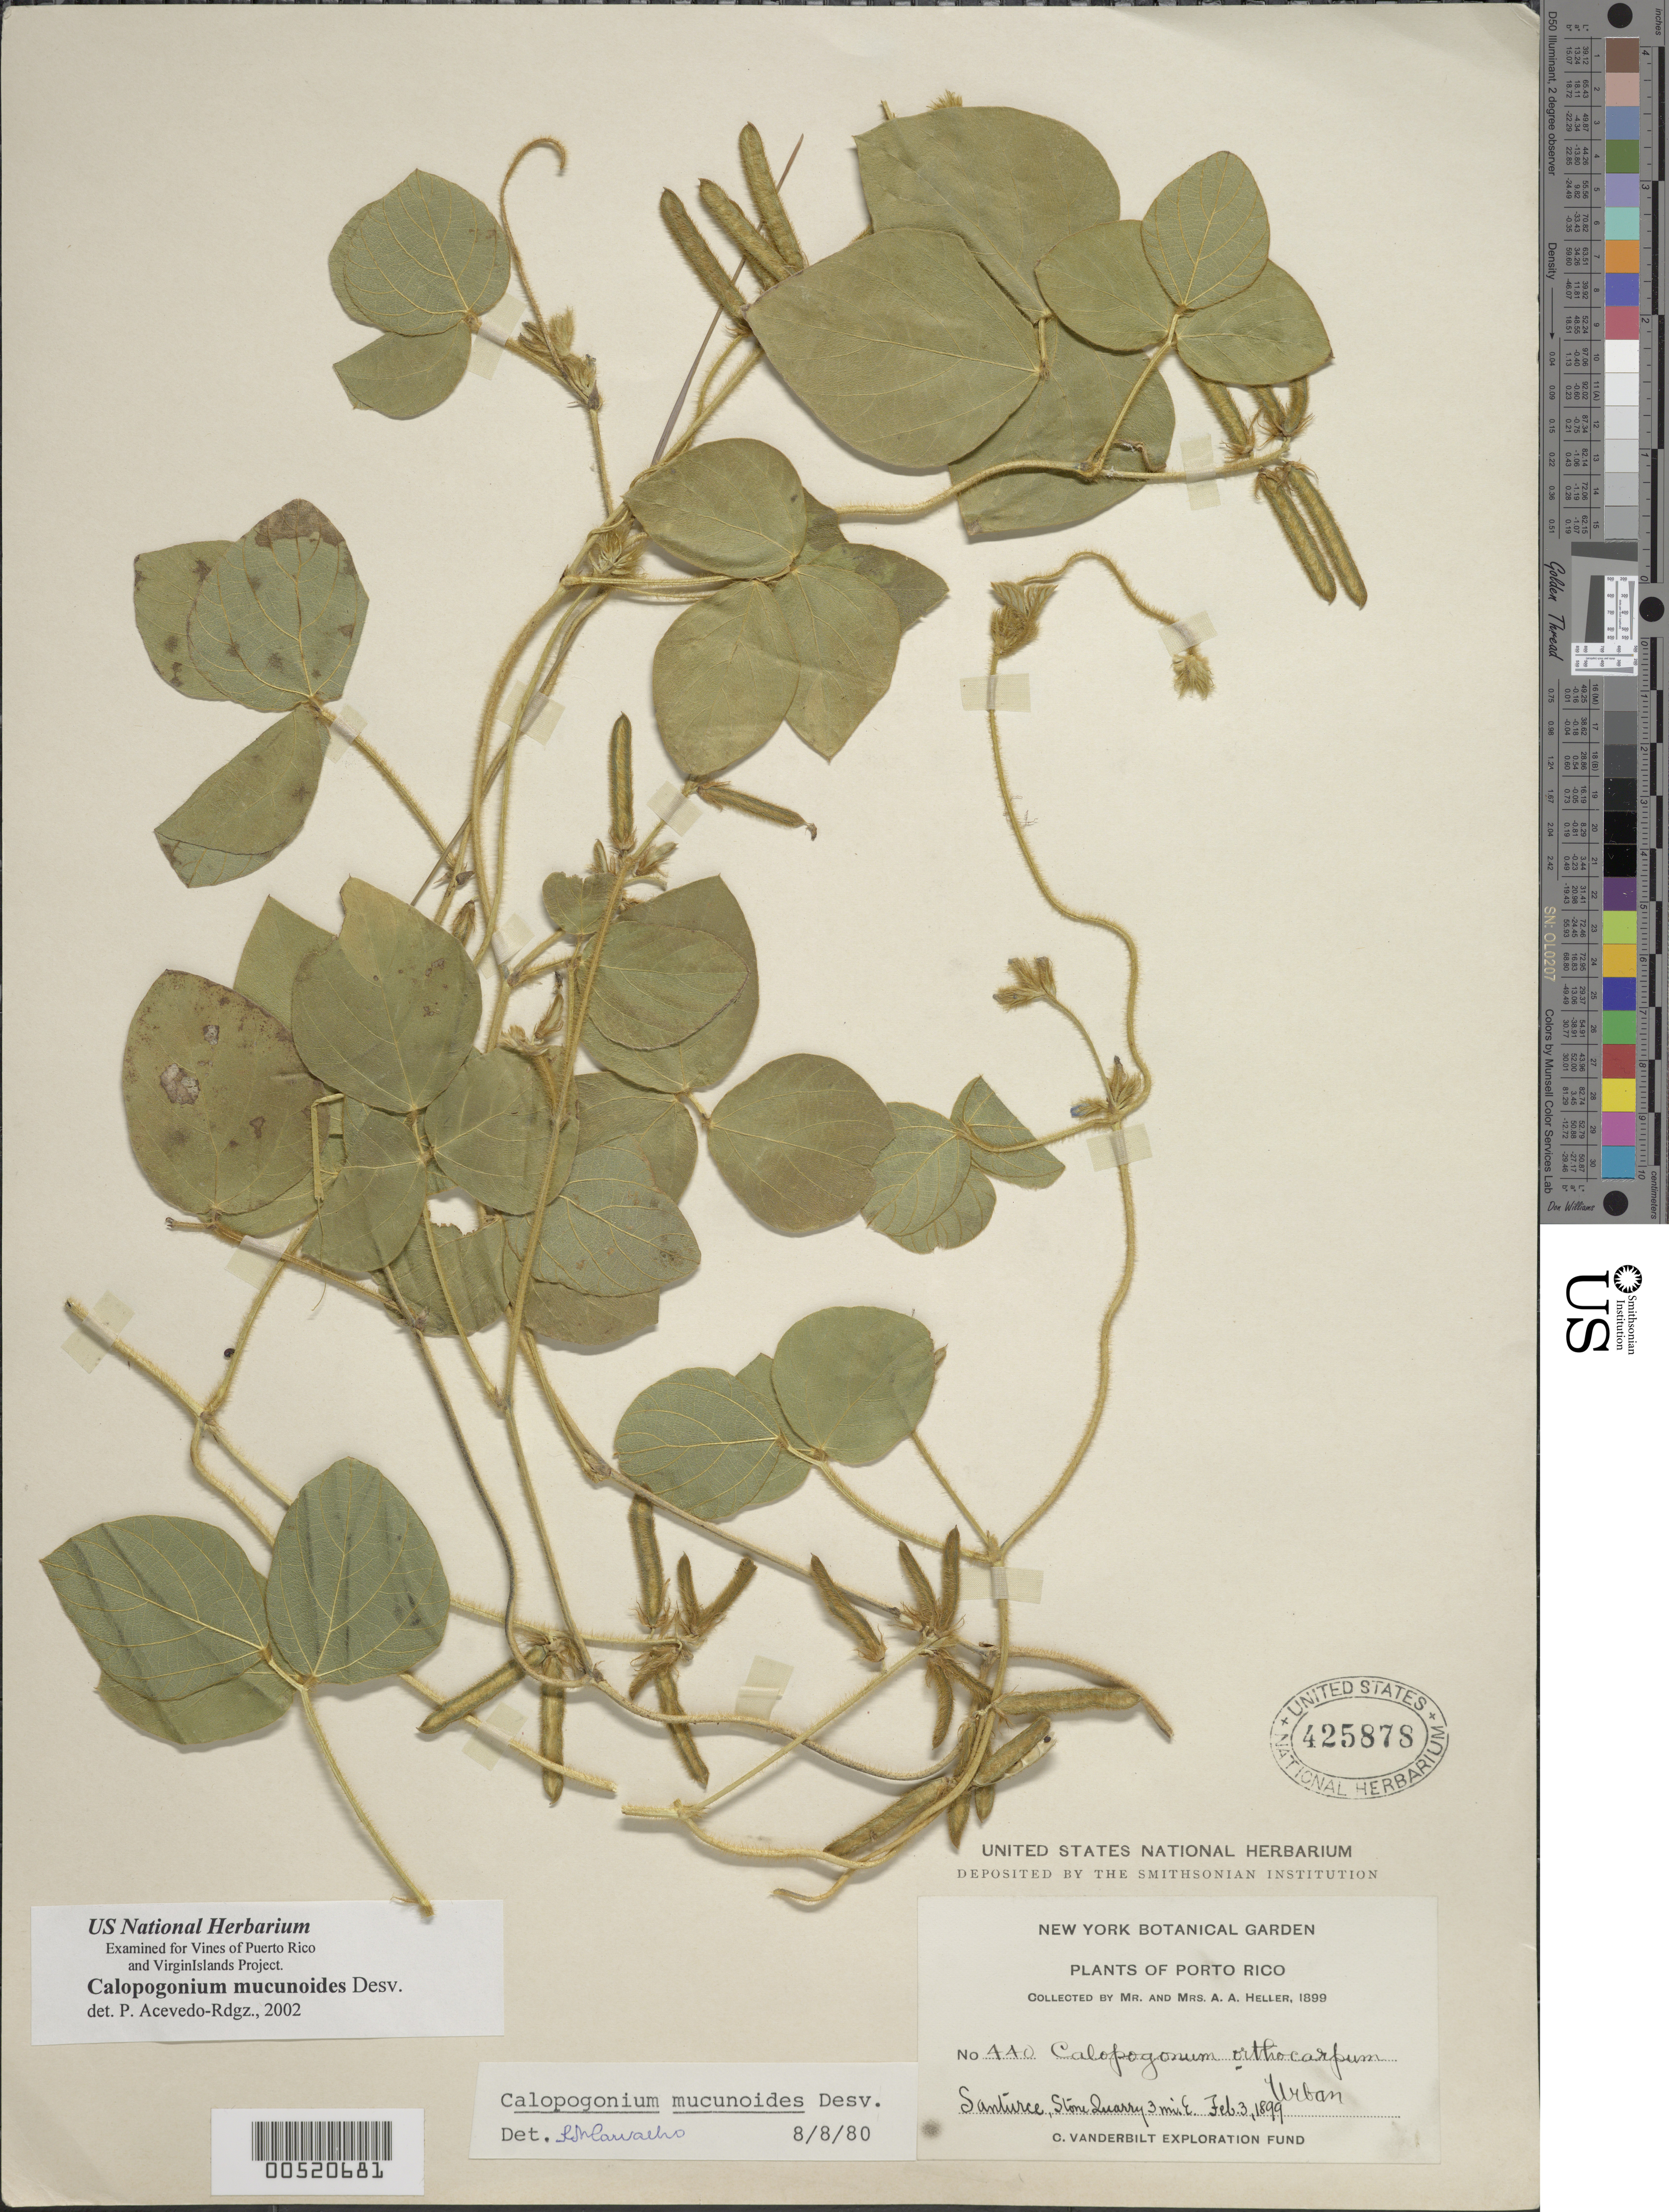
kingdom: Plantae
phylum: Tracheophyta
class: Magnoliopsida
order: Fabales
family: Fabaceae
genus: Calopogonium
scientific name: Calopogonium mucunoides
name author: Desv.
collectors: A. A. Heller & E. G. Heller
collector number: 440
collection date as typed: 03 Feb 1899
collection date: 1899-02-03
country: Puerto Rico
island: Greater Antilles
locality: Santurce (3 mi. E of); stone quarry.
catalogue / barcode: US 425878